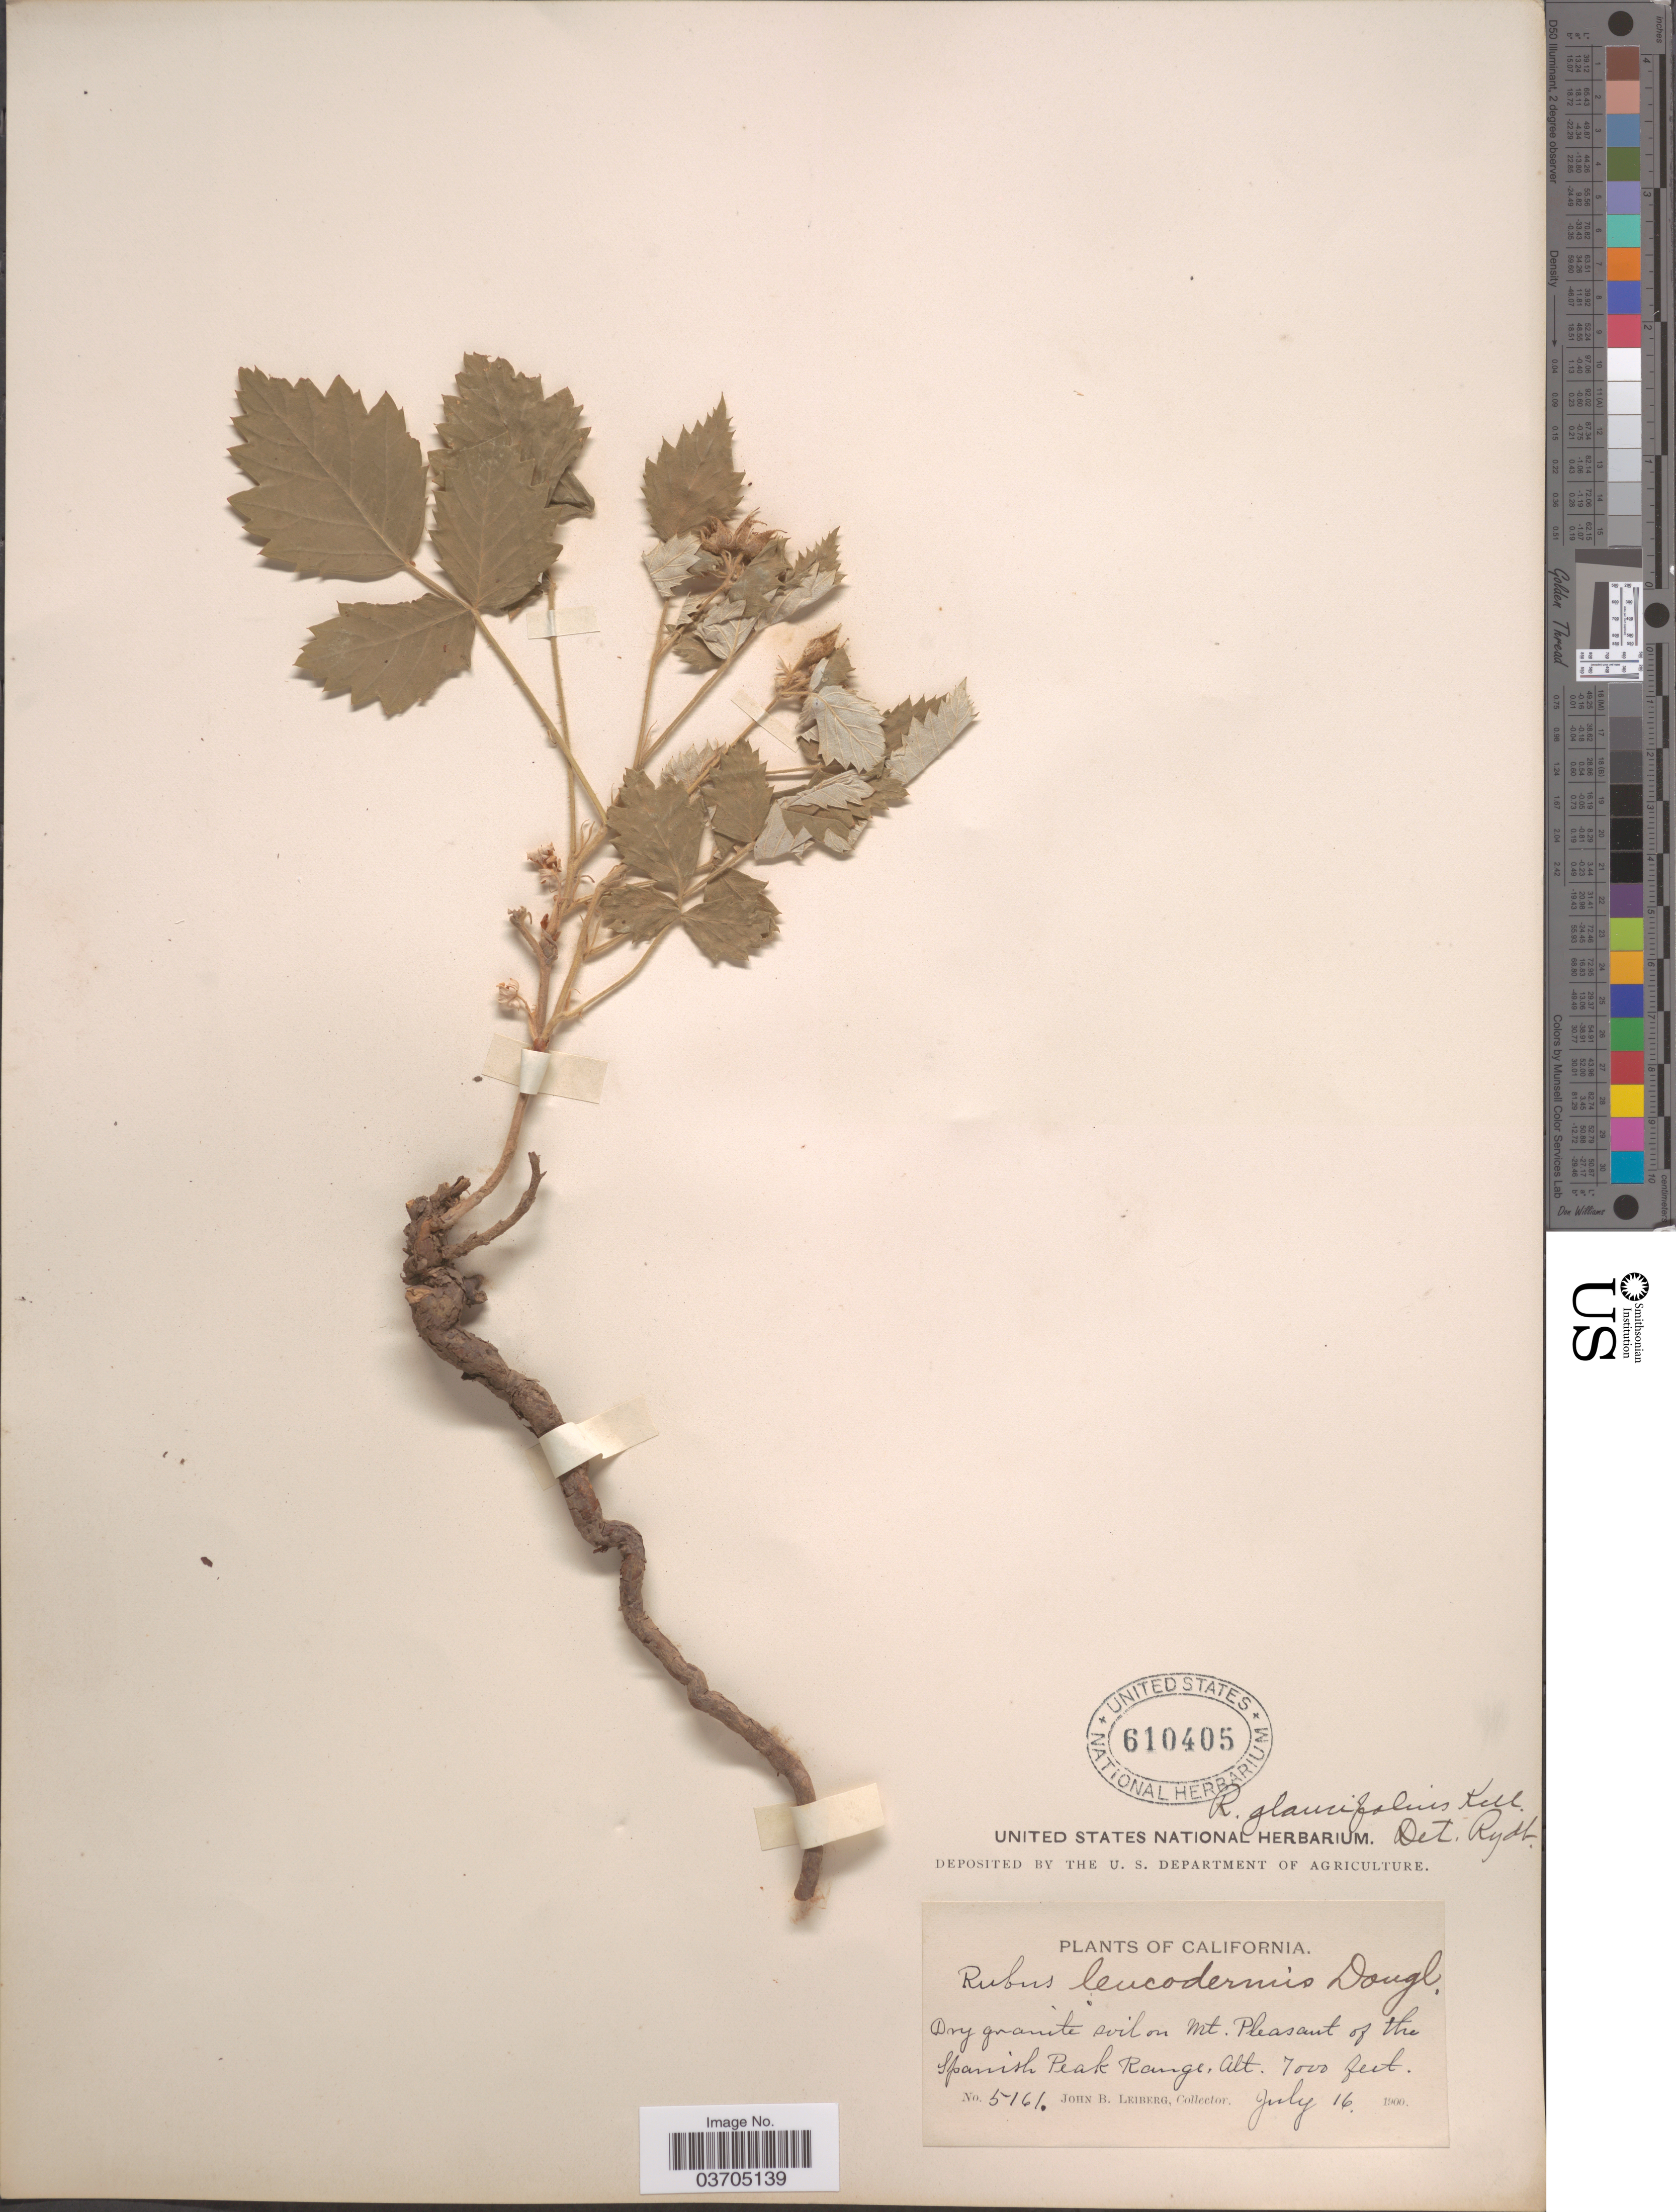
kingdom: Plantae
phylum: Tracheophyta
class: Magnoliopsida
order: Rosales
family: Rosaceae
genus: Rubus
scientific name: Rubus glaucifolius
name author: Kellogg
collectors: J. B. Leiberg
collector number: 5161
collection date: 1900-07-16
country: United States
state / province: California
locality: Dry granite soil on Mt. Pleasant of the Spanish Peak Range.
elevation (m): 2134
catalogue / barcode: US 610405